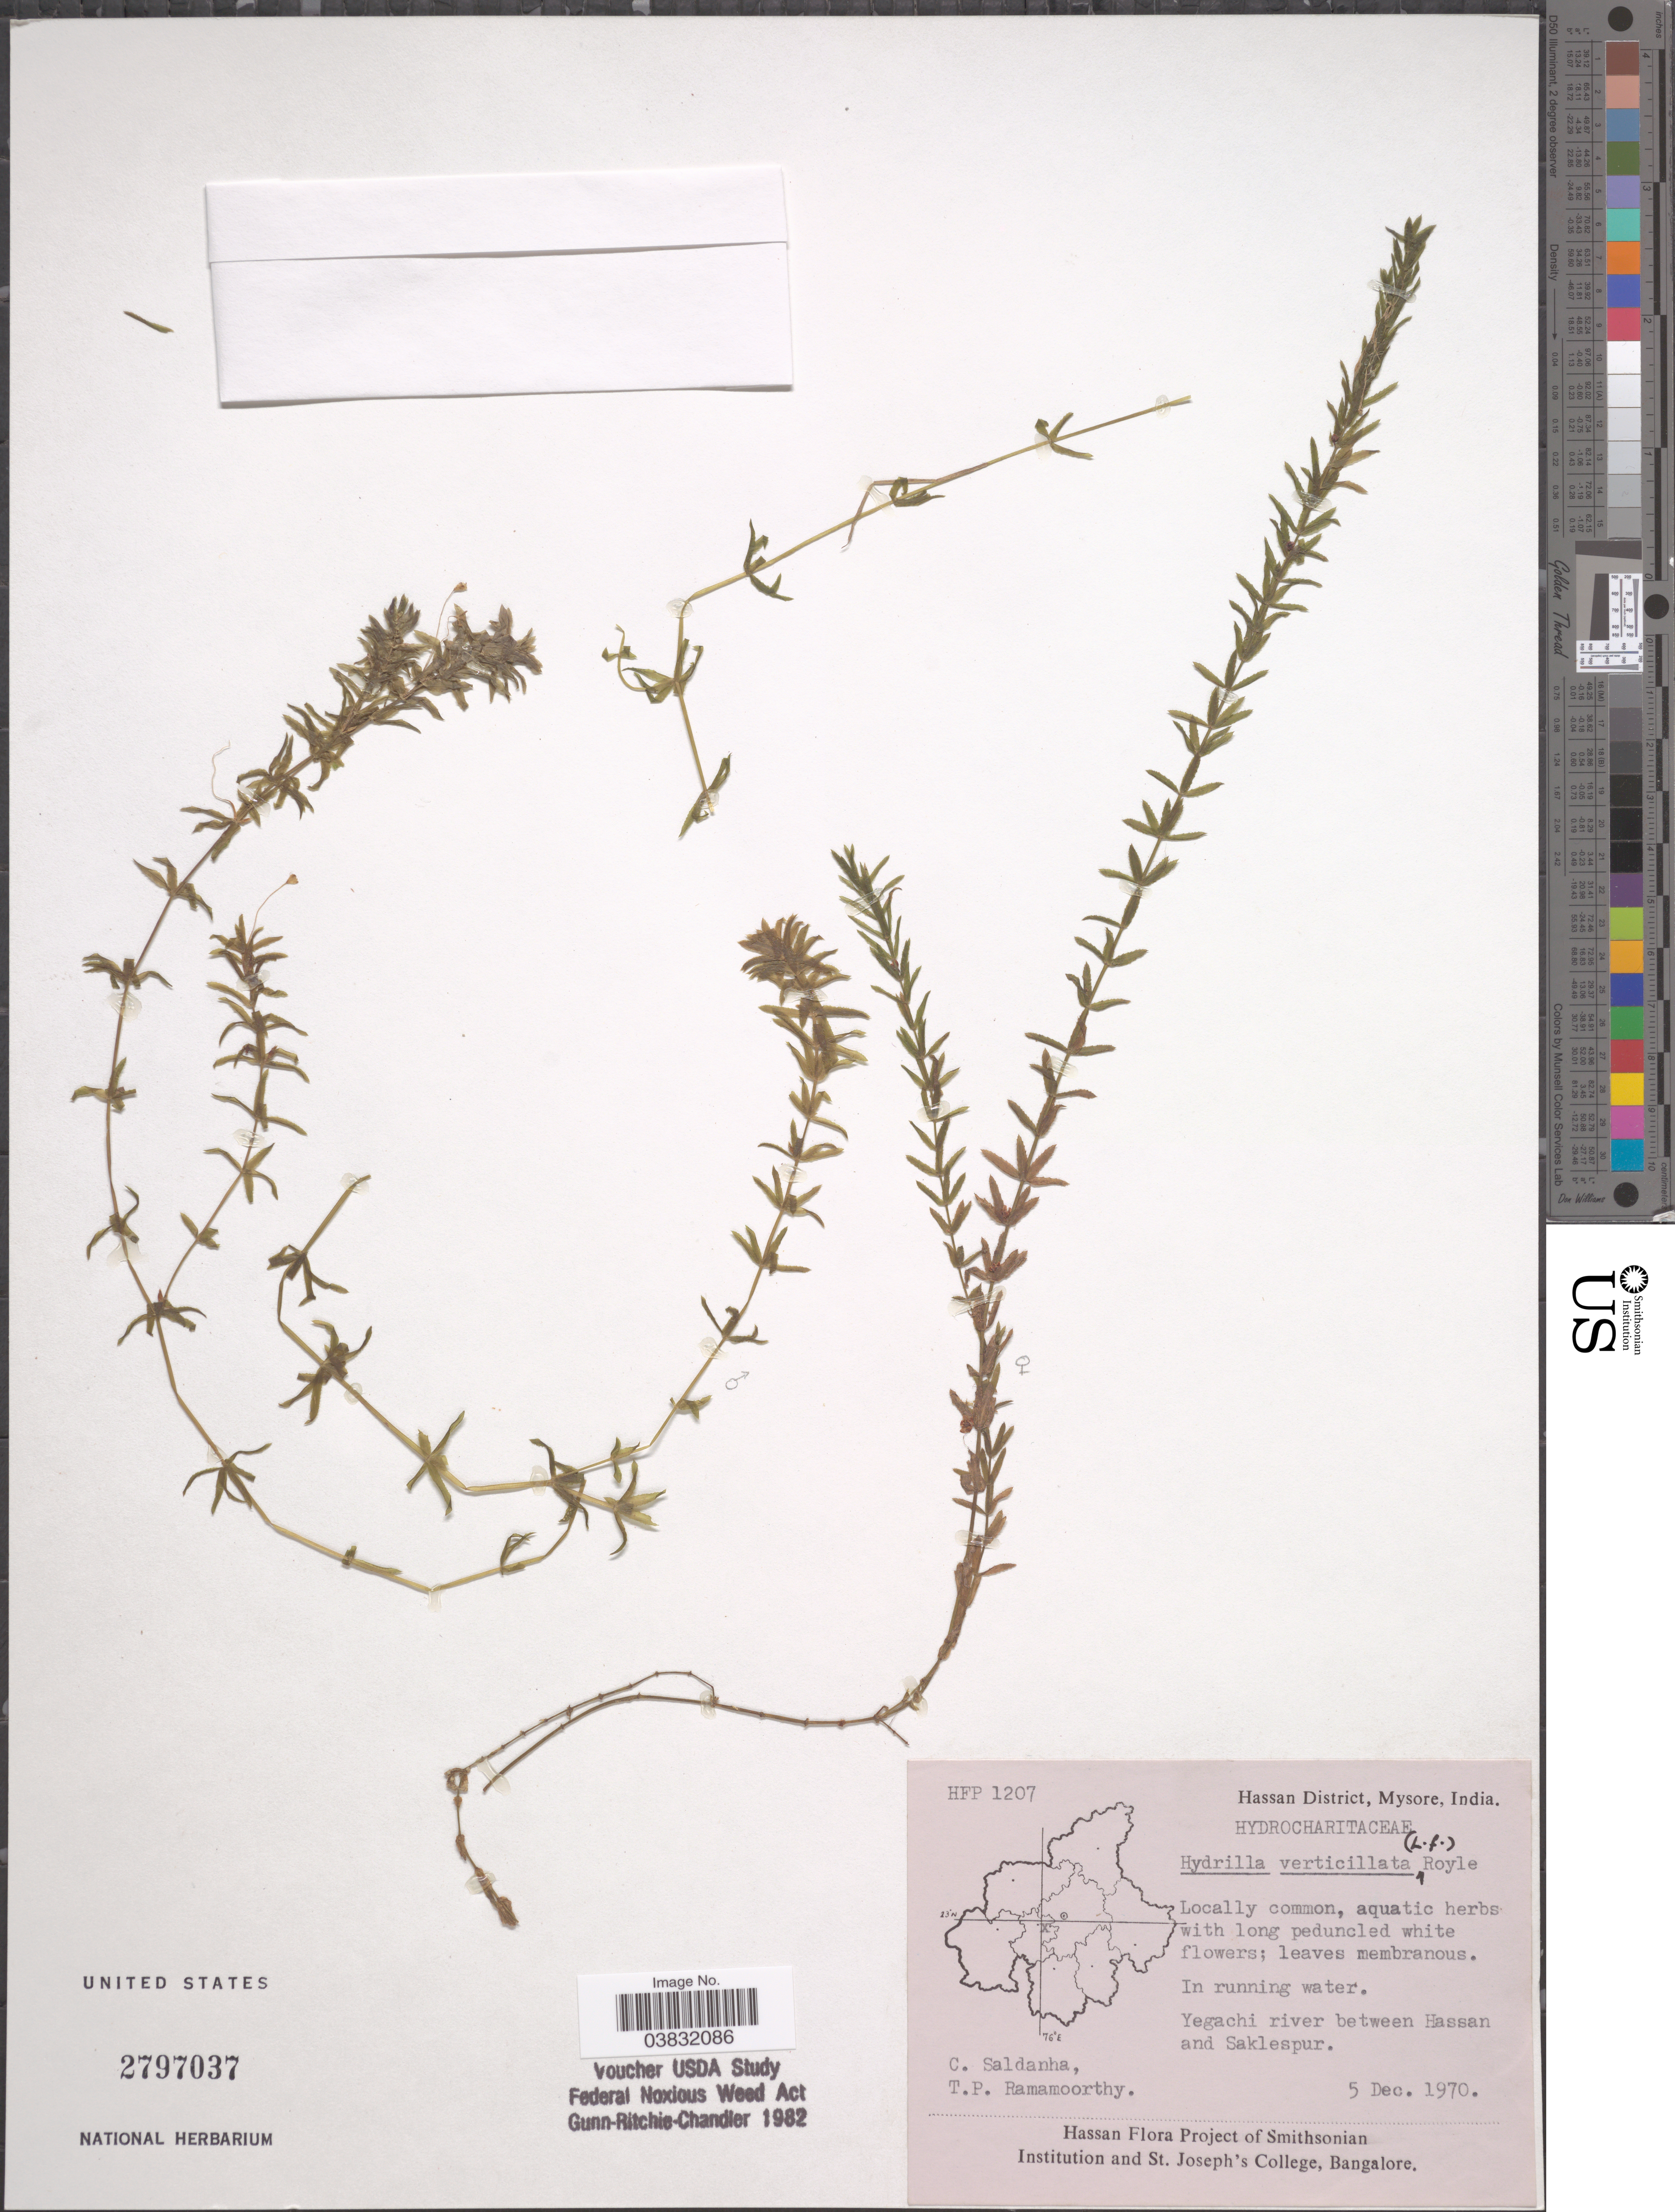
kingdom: Plantae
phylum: Tracheophyta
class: Liliopsida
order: Alismatales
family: Hydrocharitaceae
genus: Hydrilla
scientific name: Hydrilla verticillata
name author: (L. f.) Royle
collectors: C. Saldanha & T. P. Ramamoorthy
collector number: HFP 1207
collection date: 1970-12-05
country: India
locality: Hassan District, Mysore. Yegachi river between Hassan and Saklespur.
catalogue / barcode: US 2797037